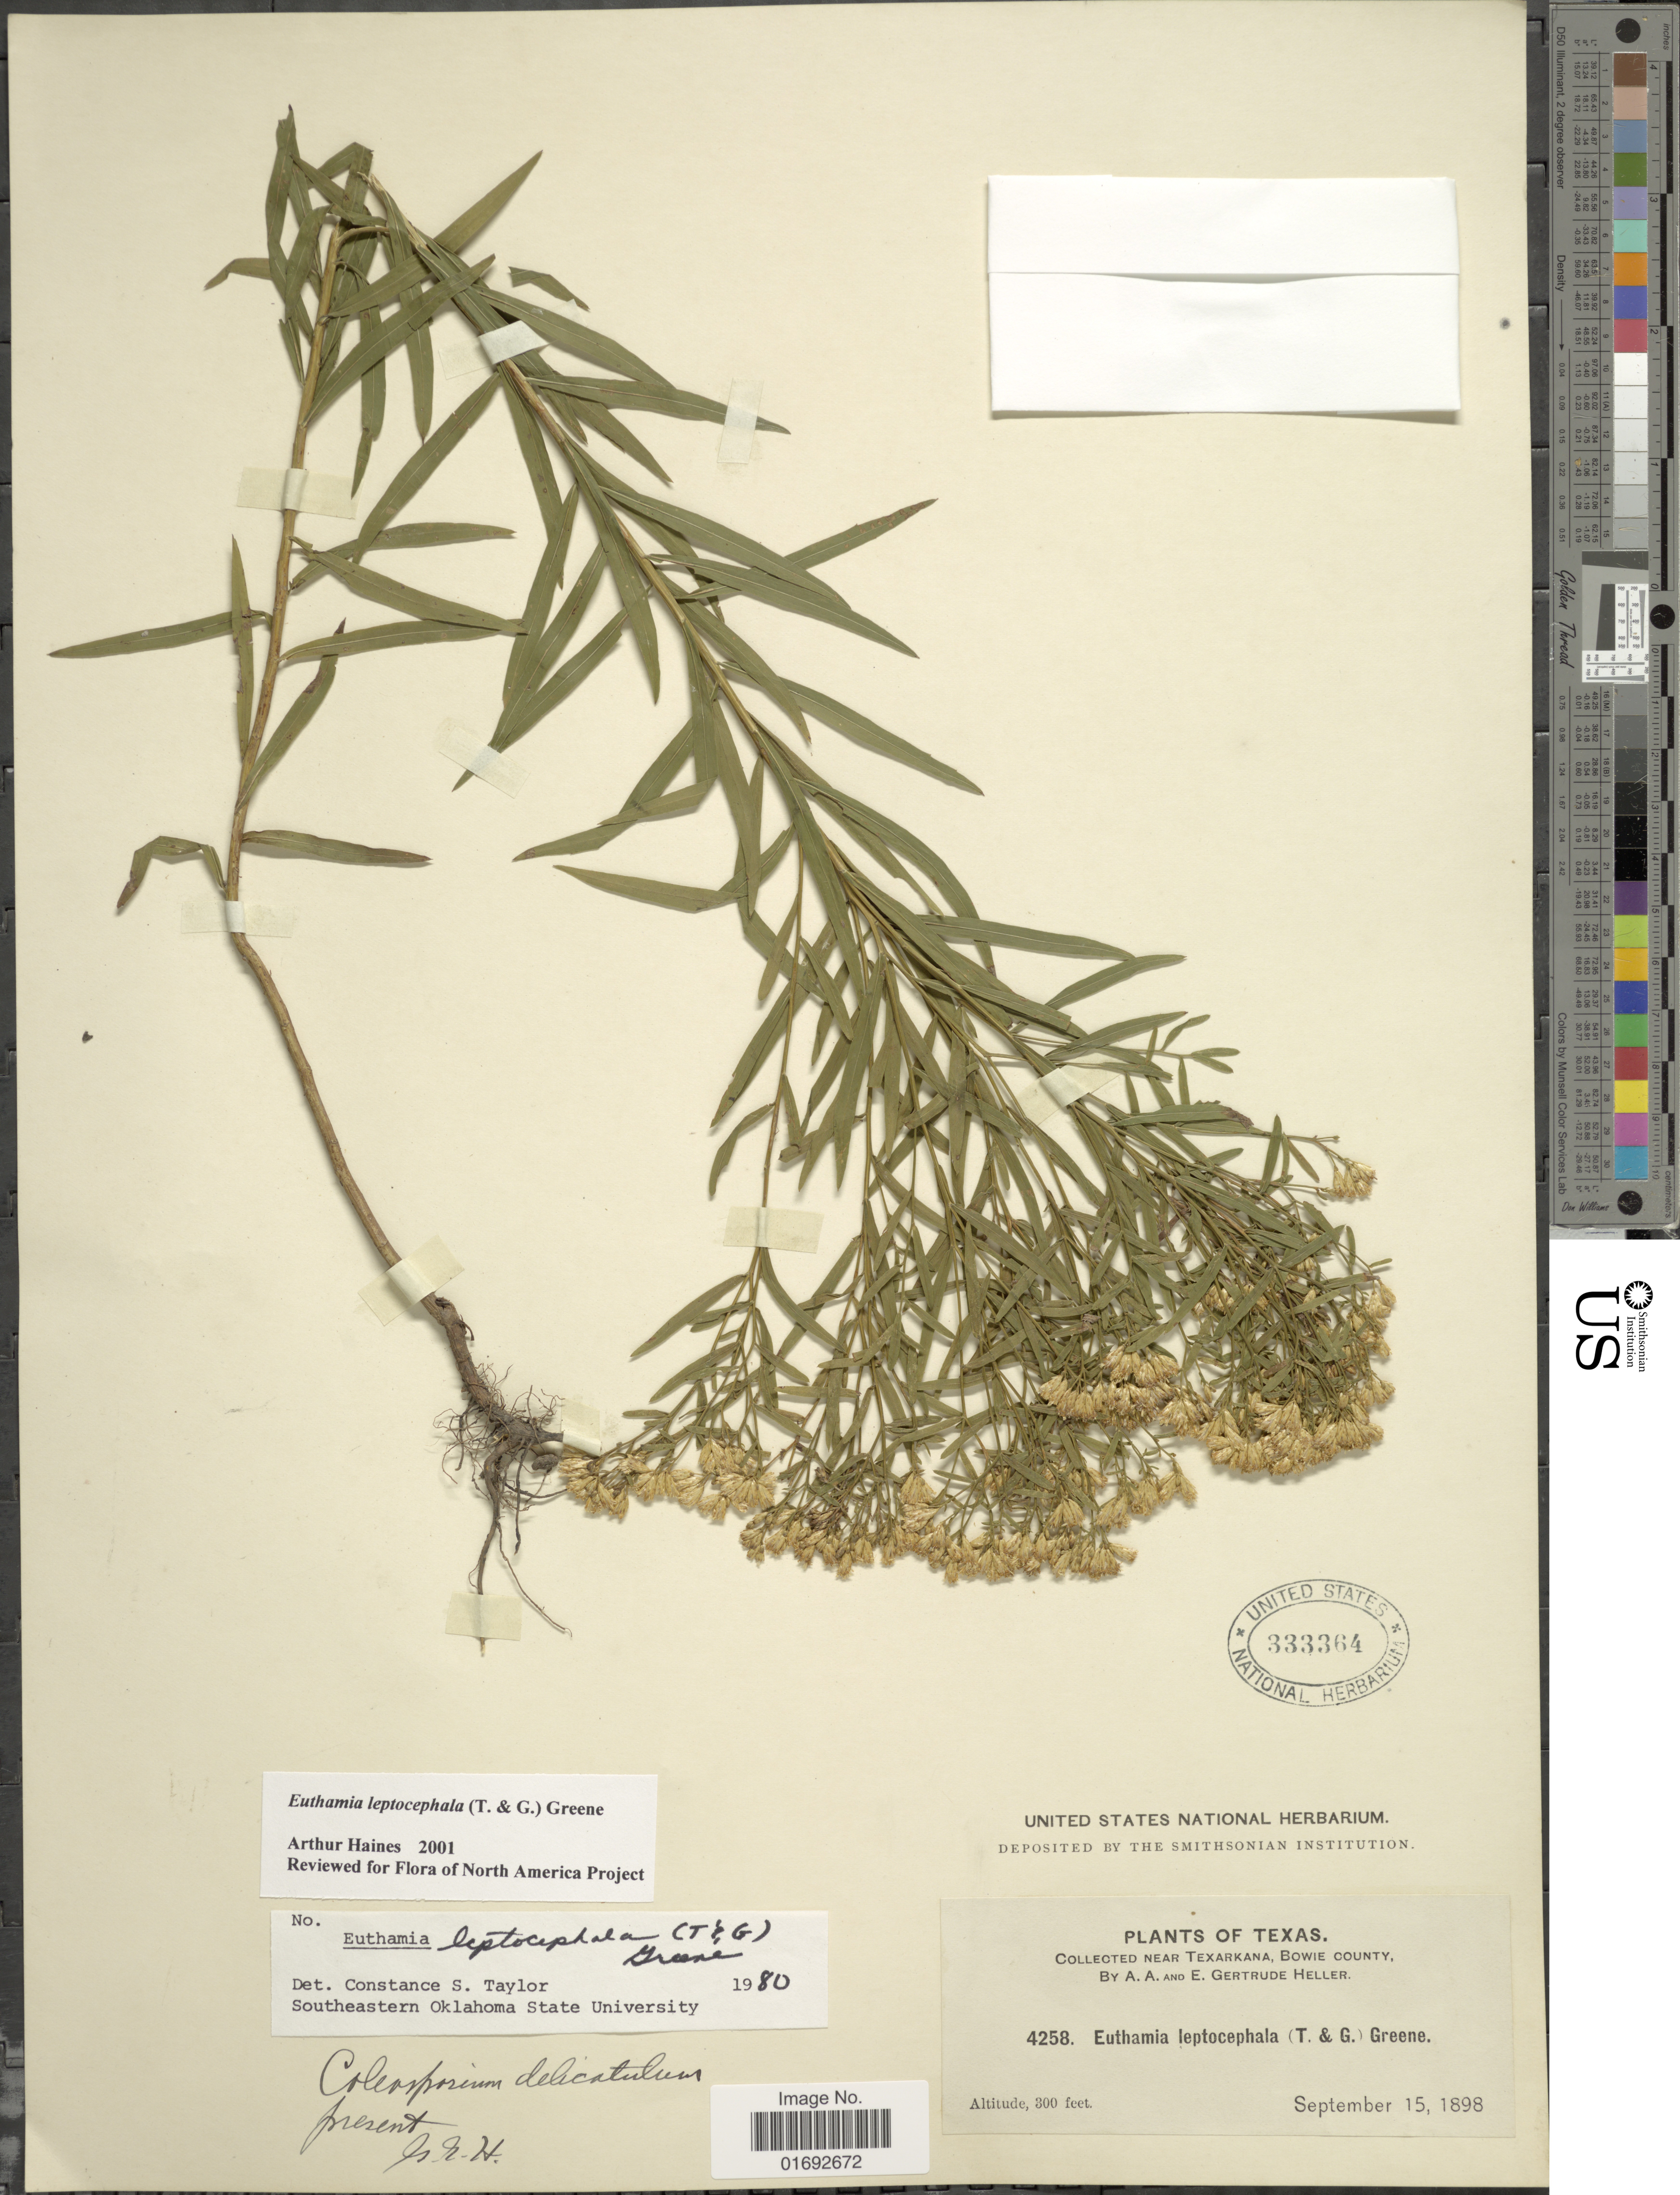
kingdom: Plantae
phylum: Tracheophyta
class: Magnoliopsida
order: Asterales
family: Asteraceae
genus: Euthamia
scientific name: Euthamia leptocephala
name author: (Torr. & A. Gray) Greene ex Porter & Britton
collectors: A. A. Heller & E. G. Heller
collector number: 4258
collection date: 1898-09-15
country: United States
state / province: Texas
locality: Near Texarkana, Bowie County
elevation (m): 91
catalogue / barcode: US 333364